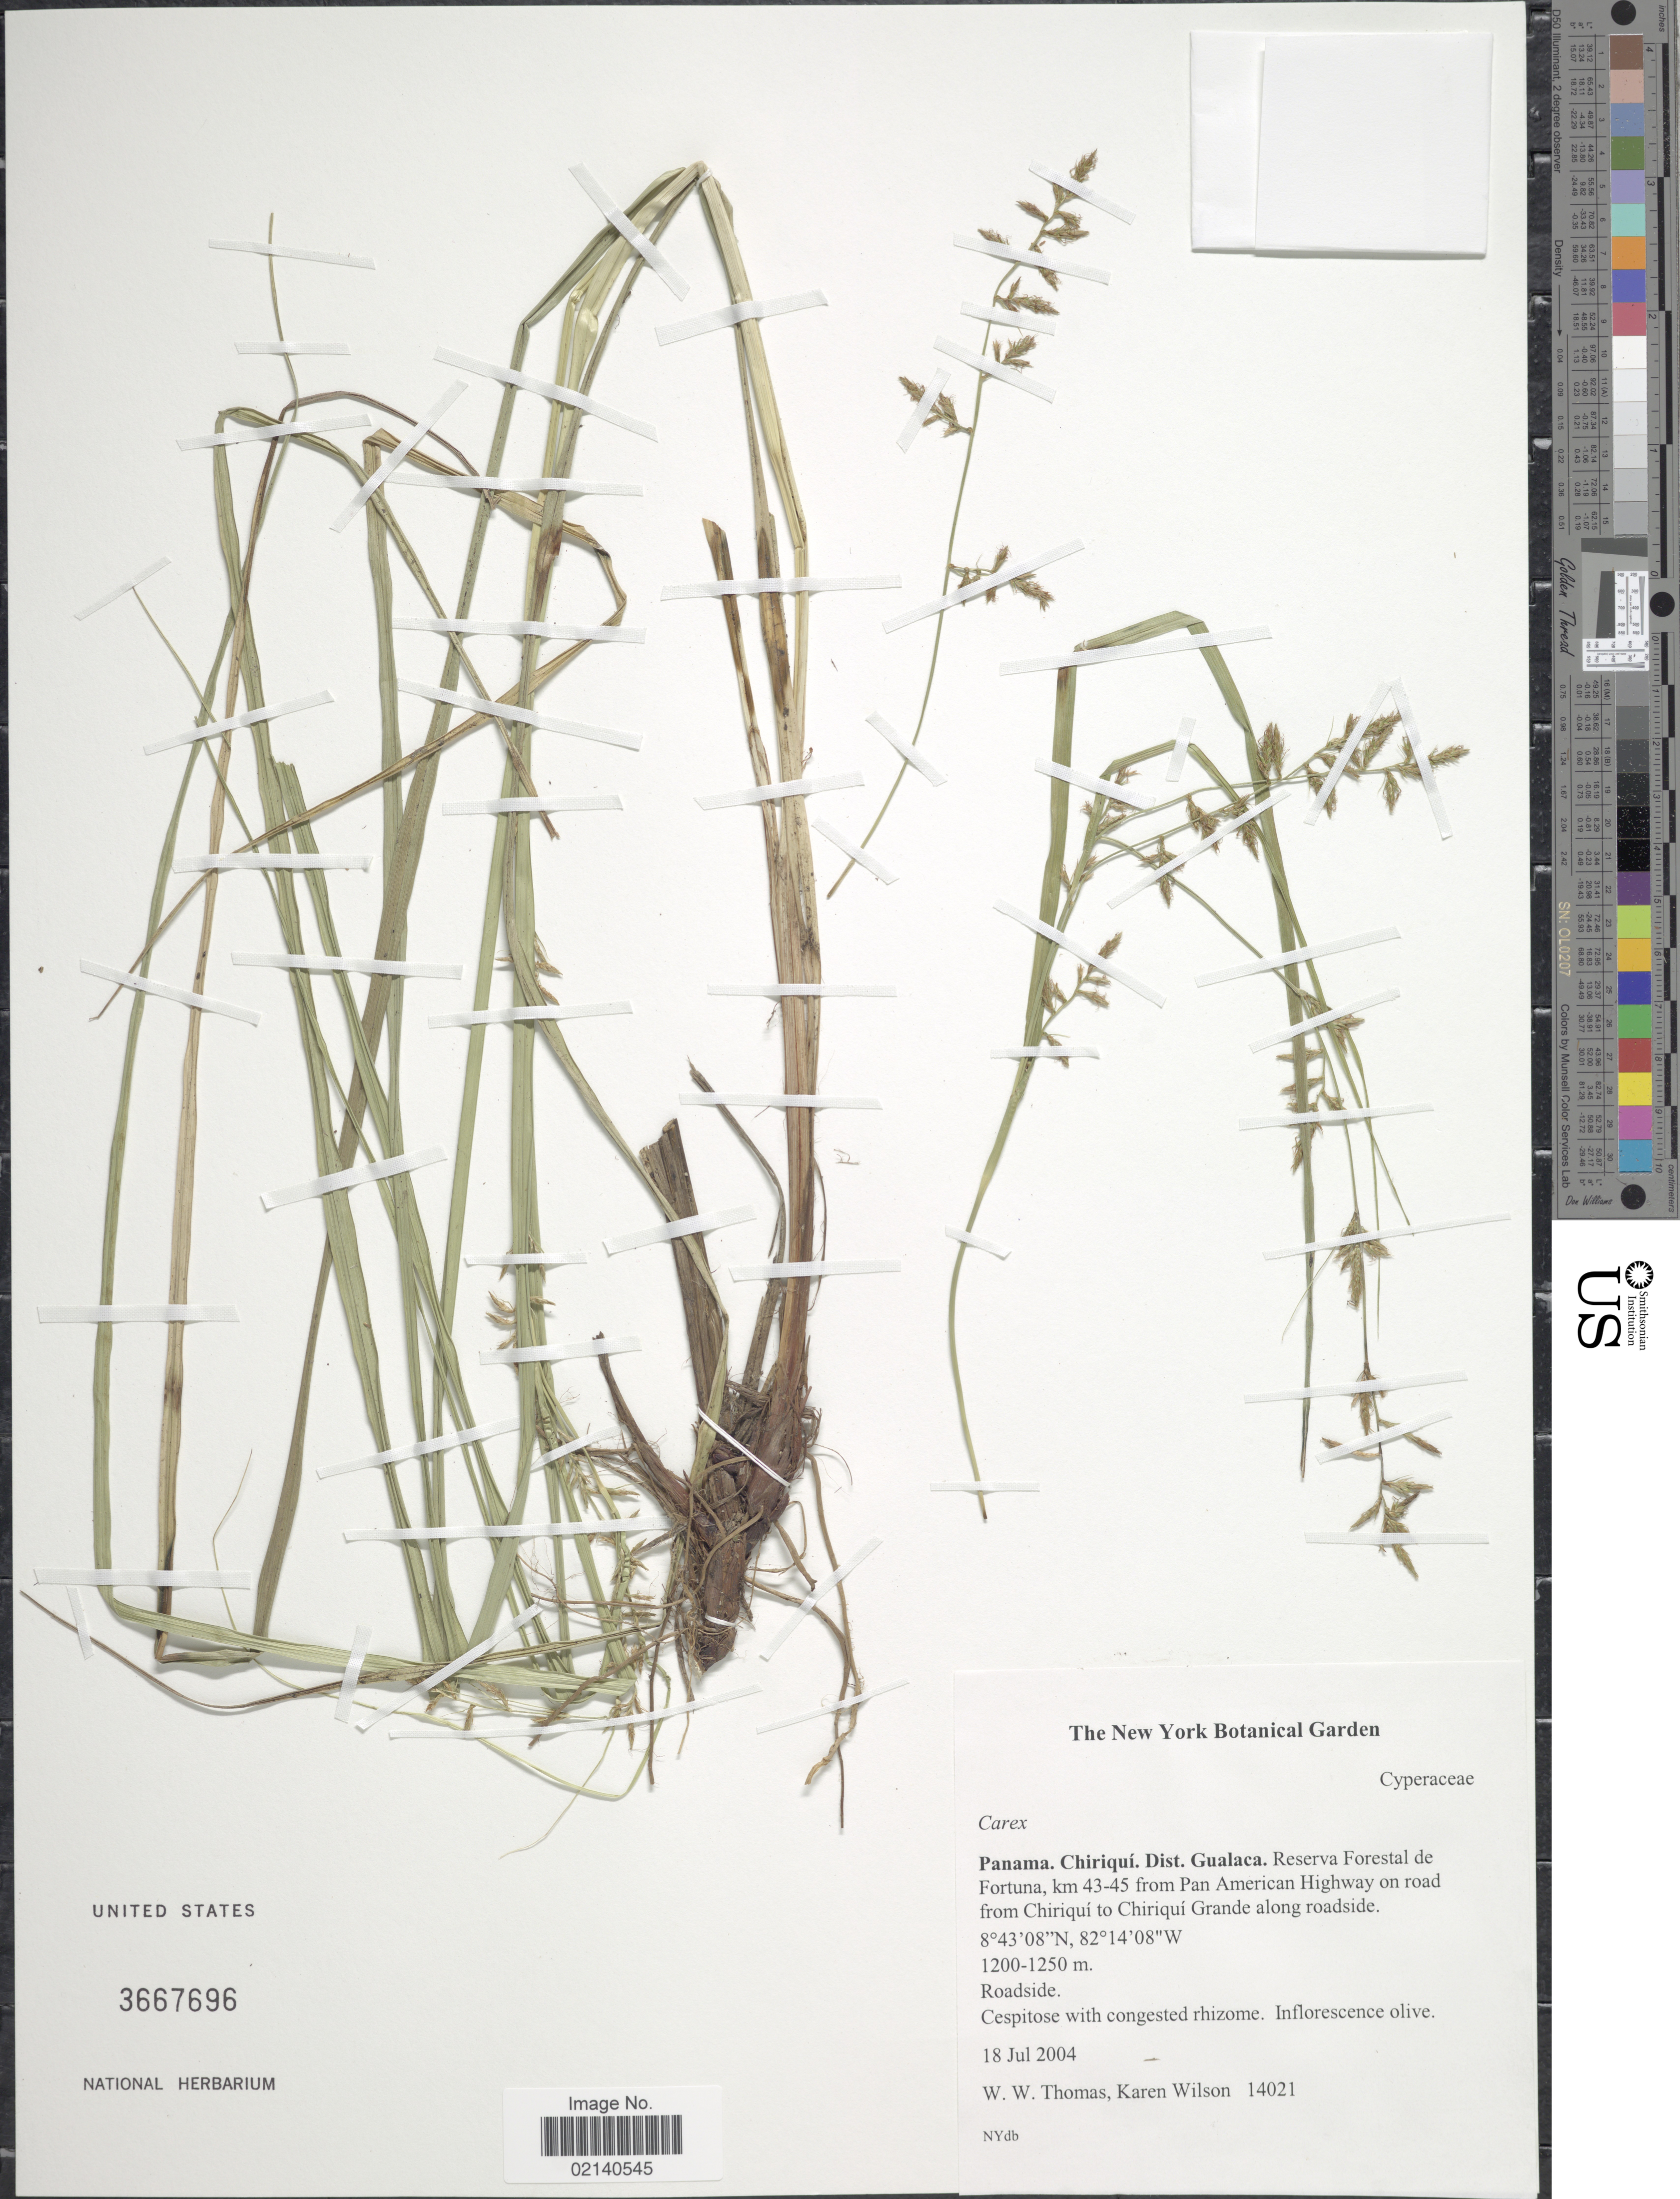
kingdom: Plantae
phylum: Tracheophyta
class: Liliopsida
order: Poales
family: Cyperaceae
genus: Carex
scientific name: Carex polystachya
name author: Sw. ex Wahlenb.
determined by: Jiménez-Mejías, P.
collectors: W. W. Thomas & K. L. Wilson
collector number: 14021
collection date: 2004-07-18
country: Panama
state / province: Chiriqui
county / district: Gualaca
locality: Dist. Gualaca, Reserva Forestal de Fortuna, km 43-45 from Pan American Highway on road from Chiriqui to Chiriqui Grande along roadside.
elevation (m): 1200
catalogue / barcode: US 3667696